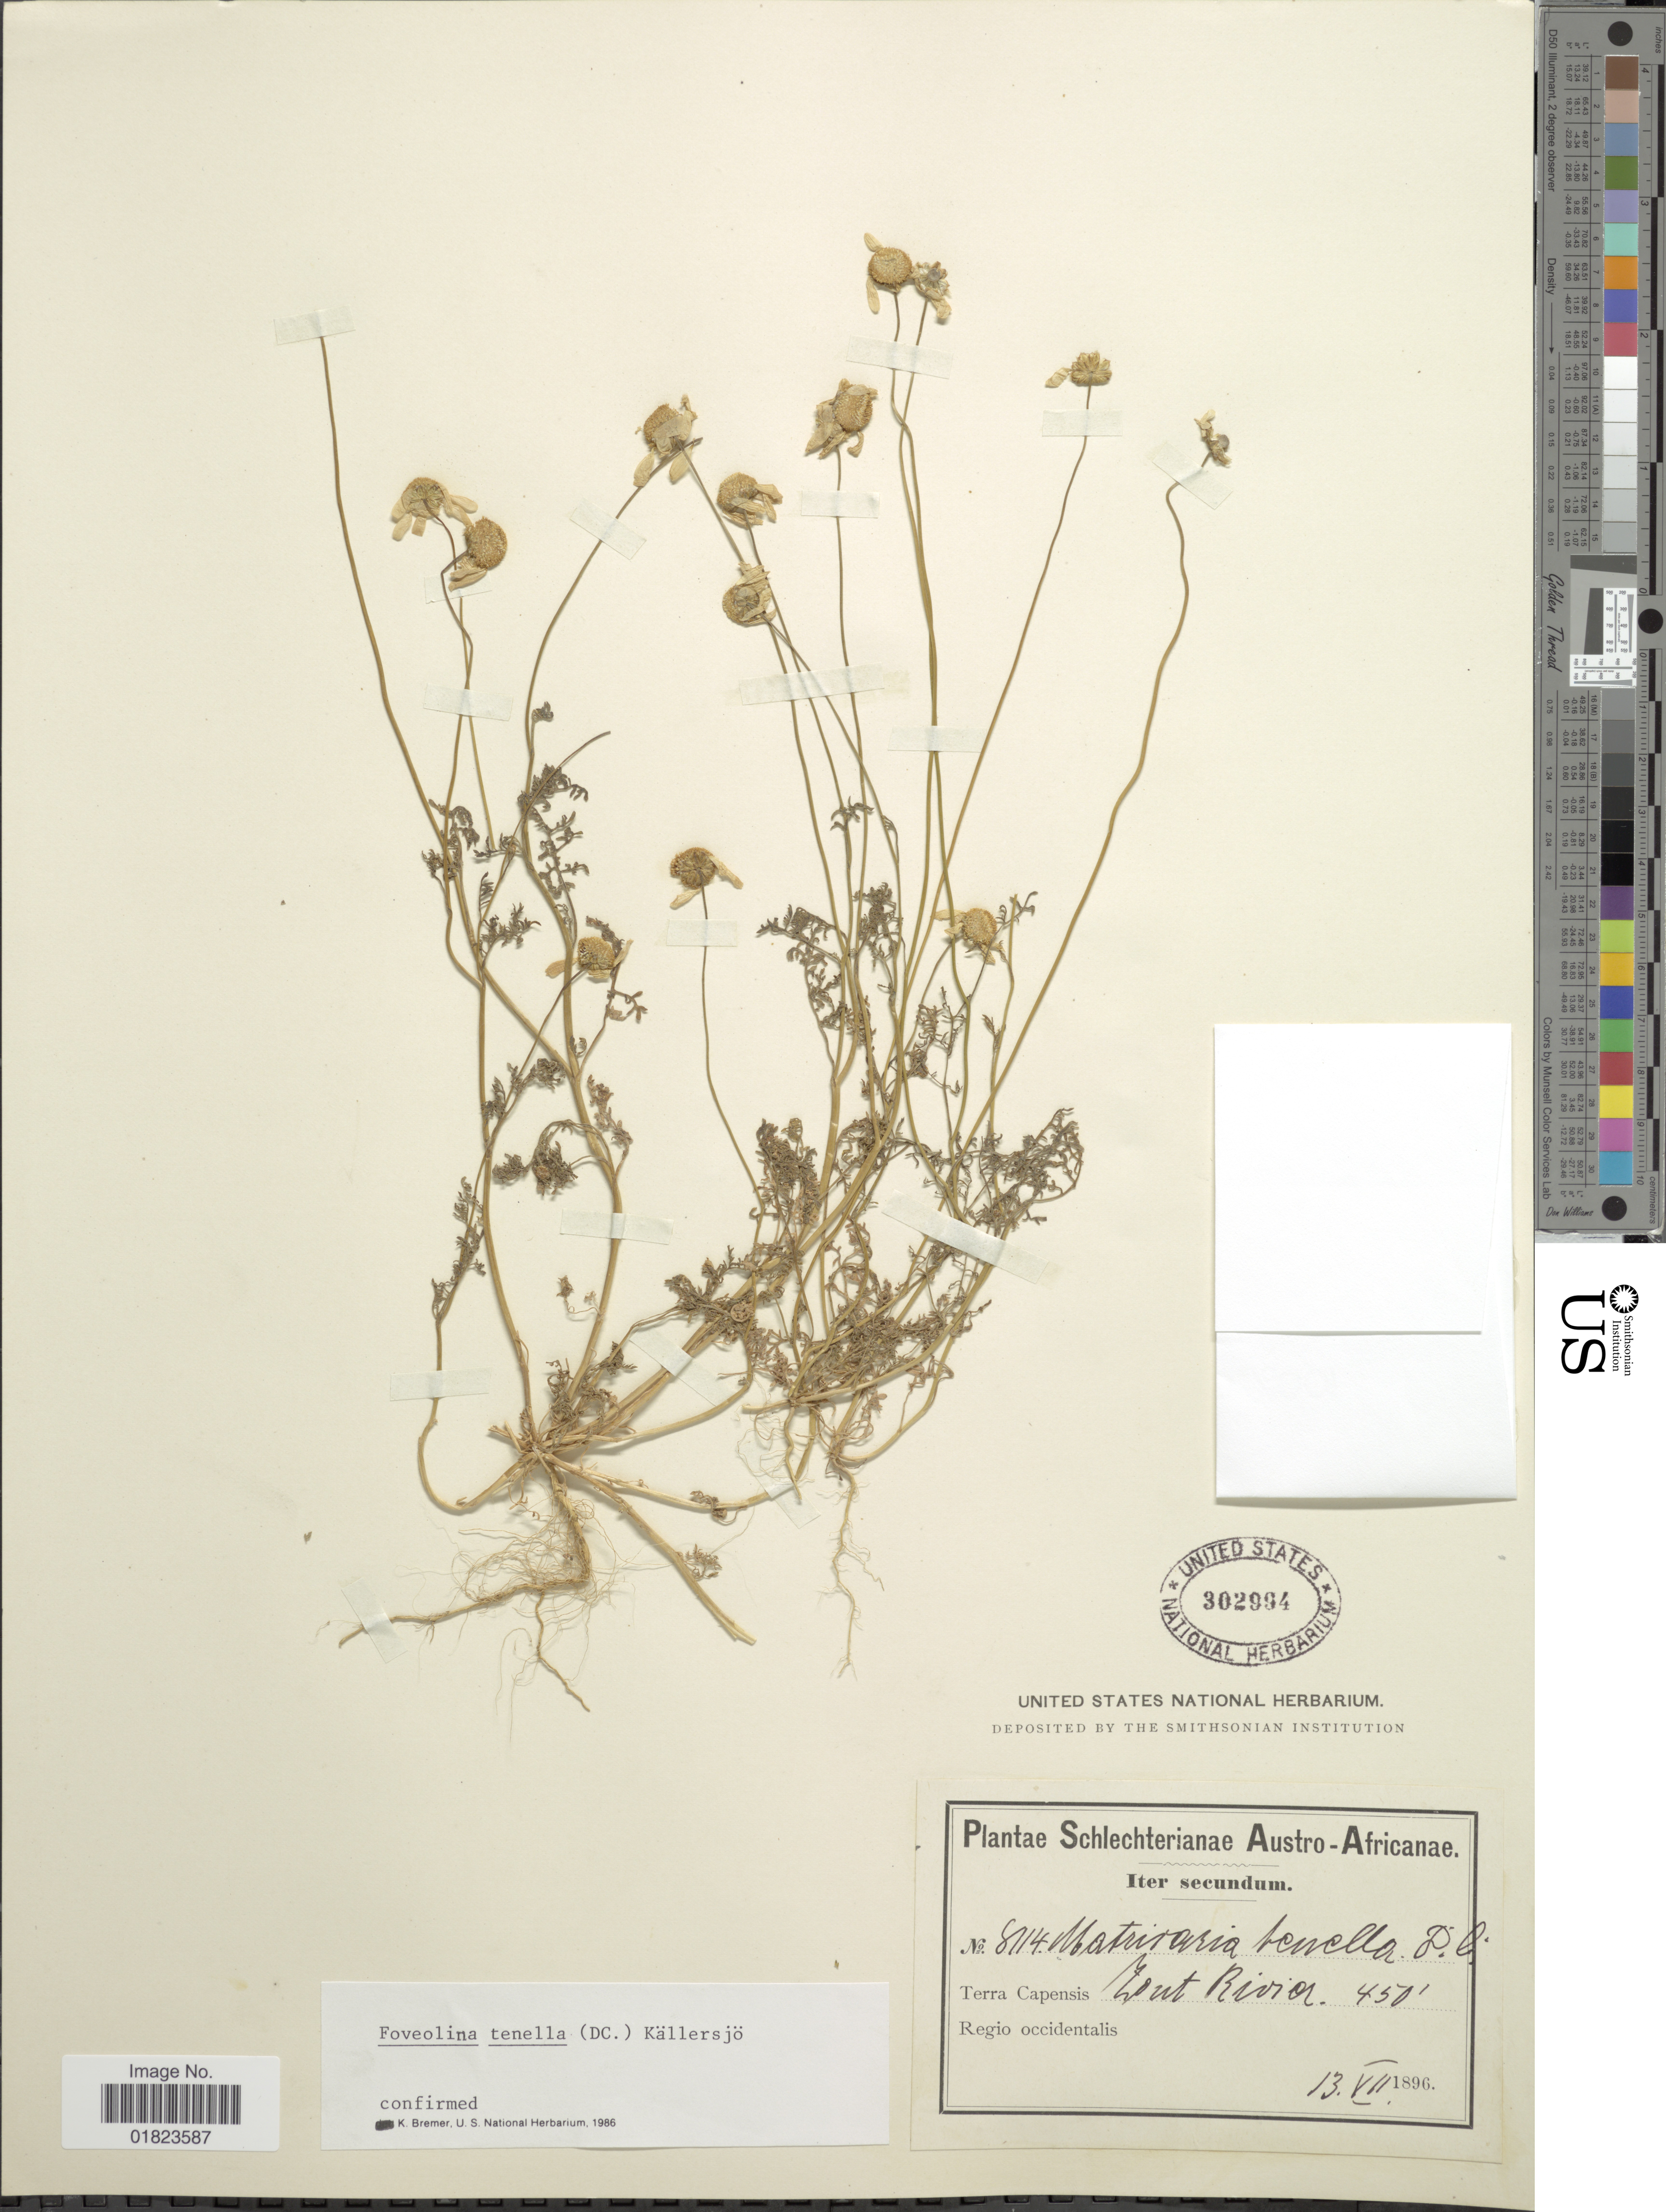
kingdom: Plantae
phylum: Tracheophyta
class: Magnoliopsida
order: Asterales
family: Asteraceae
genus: Foveolina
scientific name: Foveolina tenella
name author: (DC.) Källersjö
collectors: Schlechter, --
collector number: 8114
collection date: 1896-07-13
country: South Africa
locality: Austro-Africanae. Terra Capensis Zout River. Regio occidentalis.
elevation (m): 137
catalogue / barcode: US 302994